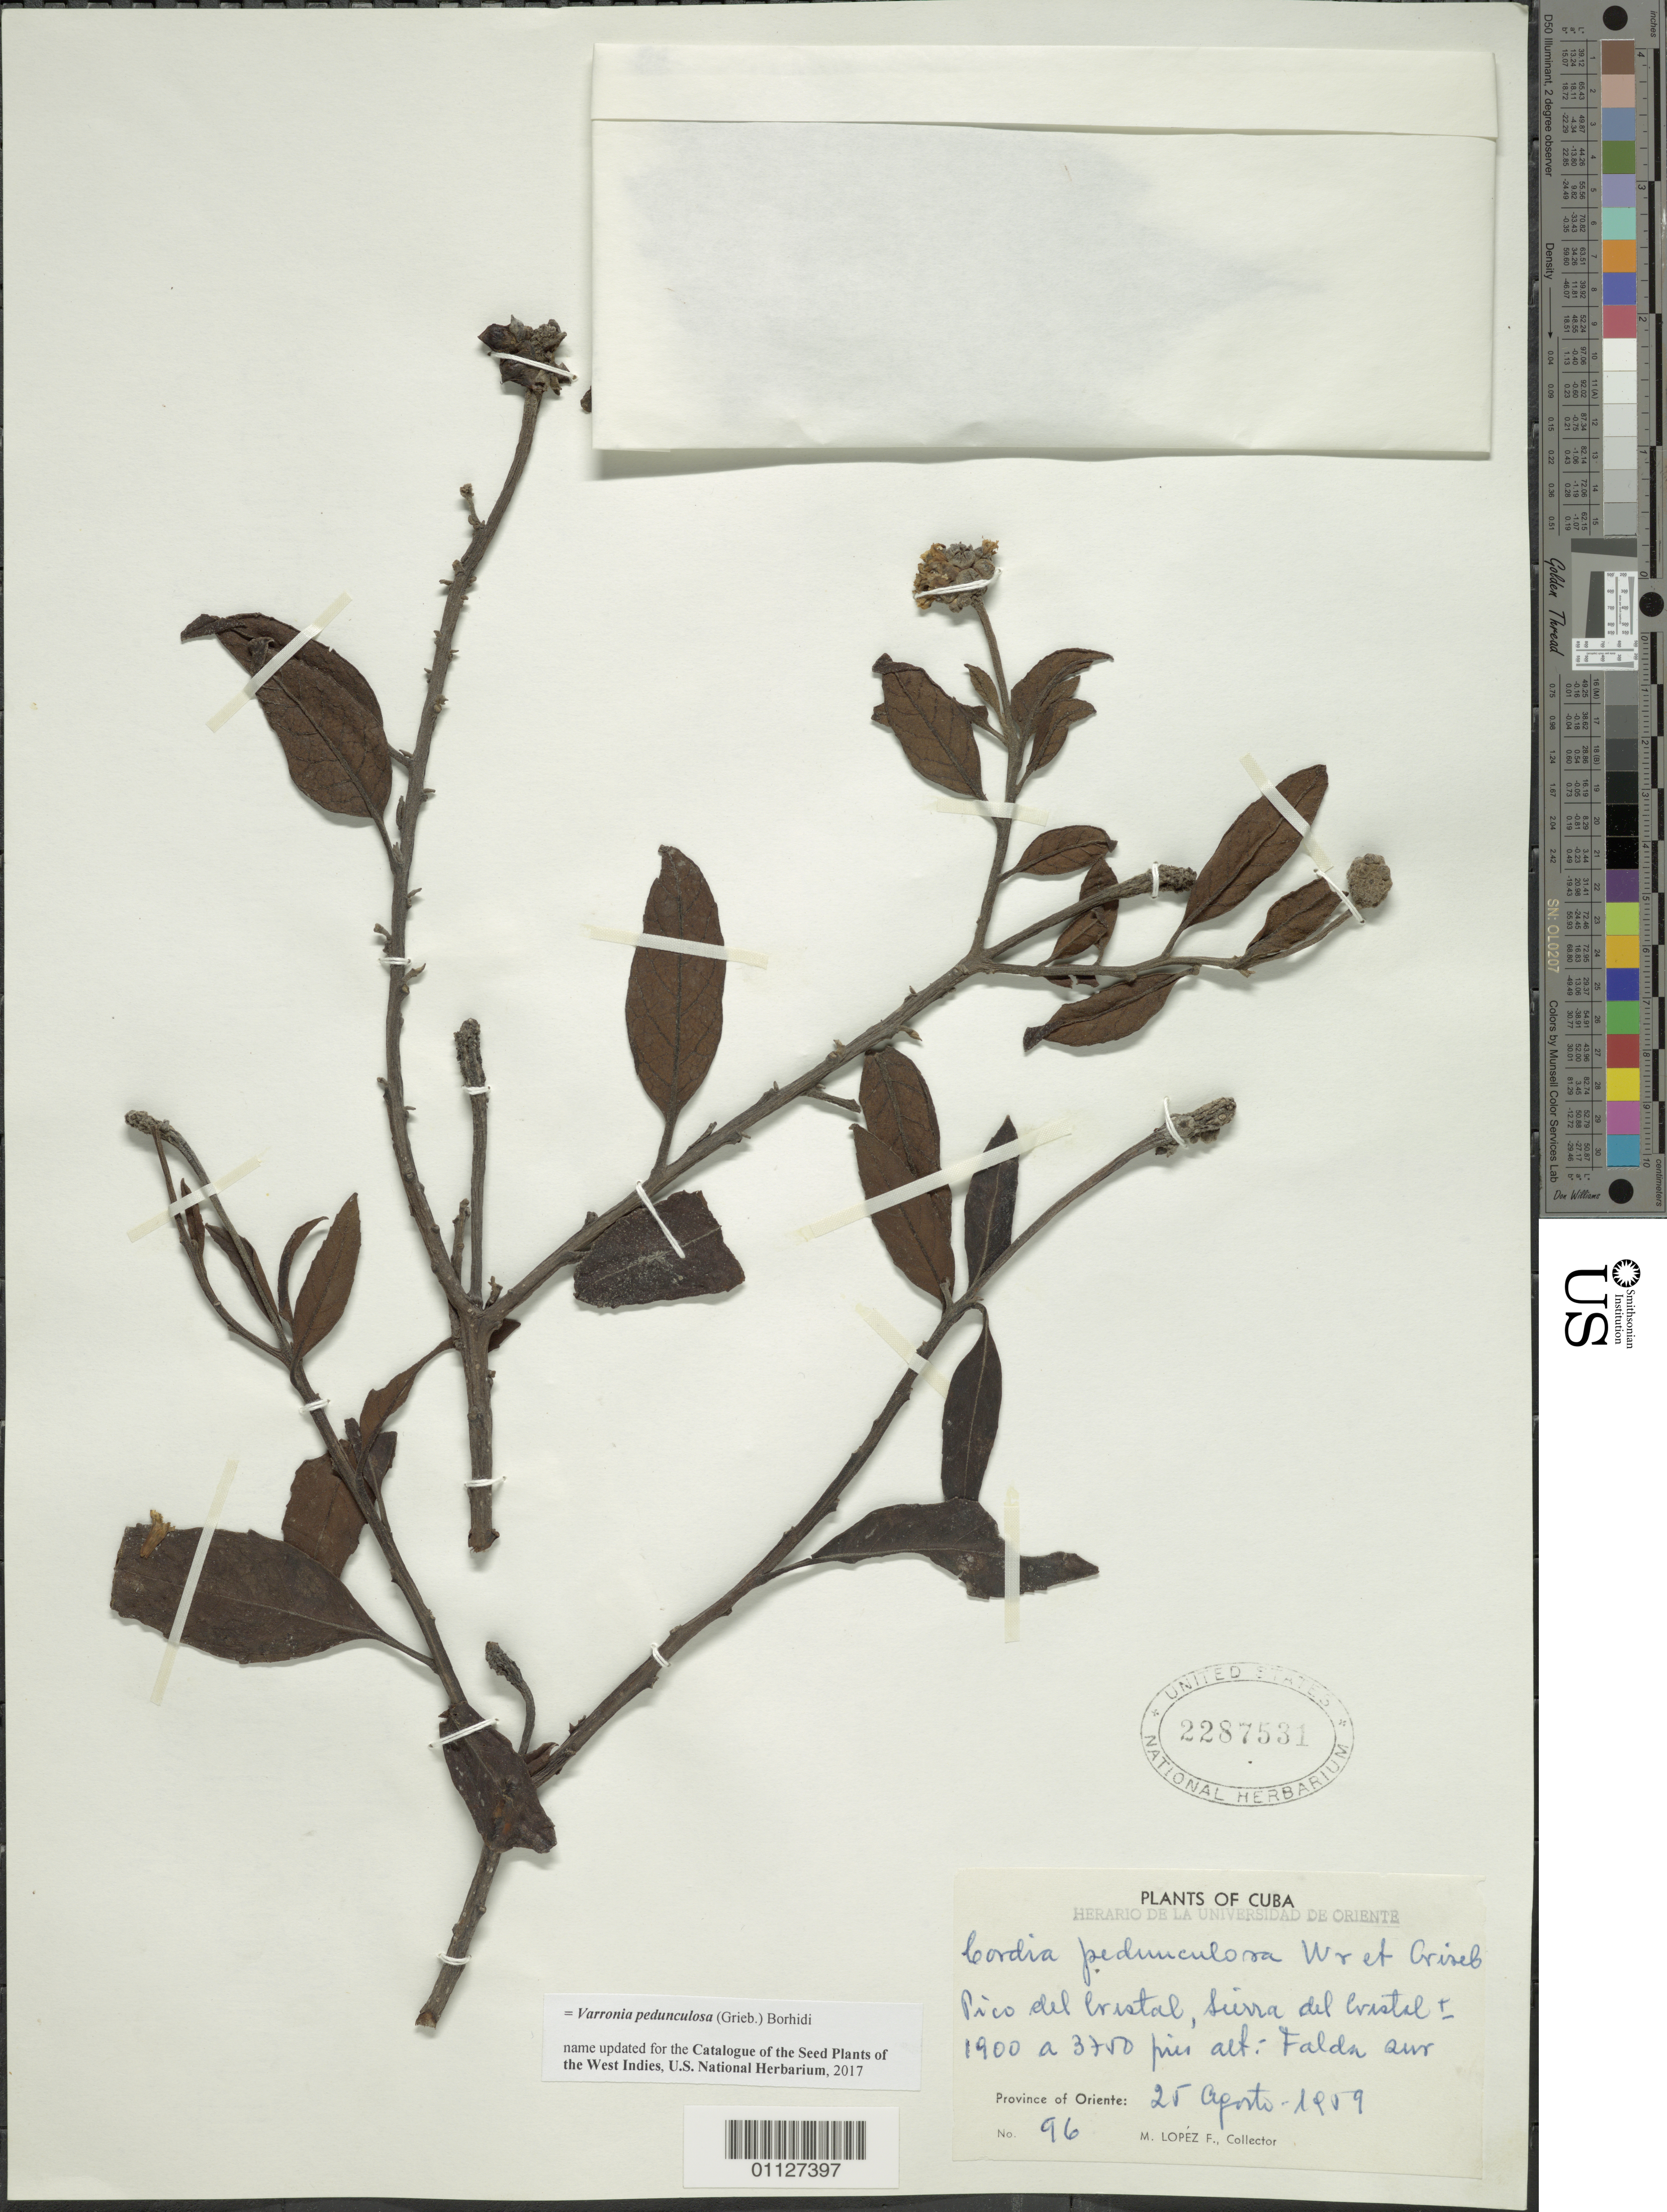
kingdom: Plantae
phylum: Tracheophyta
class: Magnoliopsida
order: Boraginales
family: Cordiaceae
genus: Varronia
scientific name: Varronia pedunculosa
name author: (Griseb.) Borhidi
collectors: M. López Figueiras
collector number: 96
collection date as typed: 25 Aug 1959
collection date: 1959-08-25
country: Cuba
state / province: Santiago de Cuba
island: Cuba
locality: Pico del Cristal, Sierra del Cristal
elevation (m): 579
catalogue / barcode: US 2287531